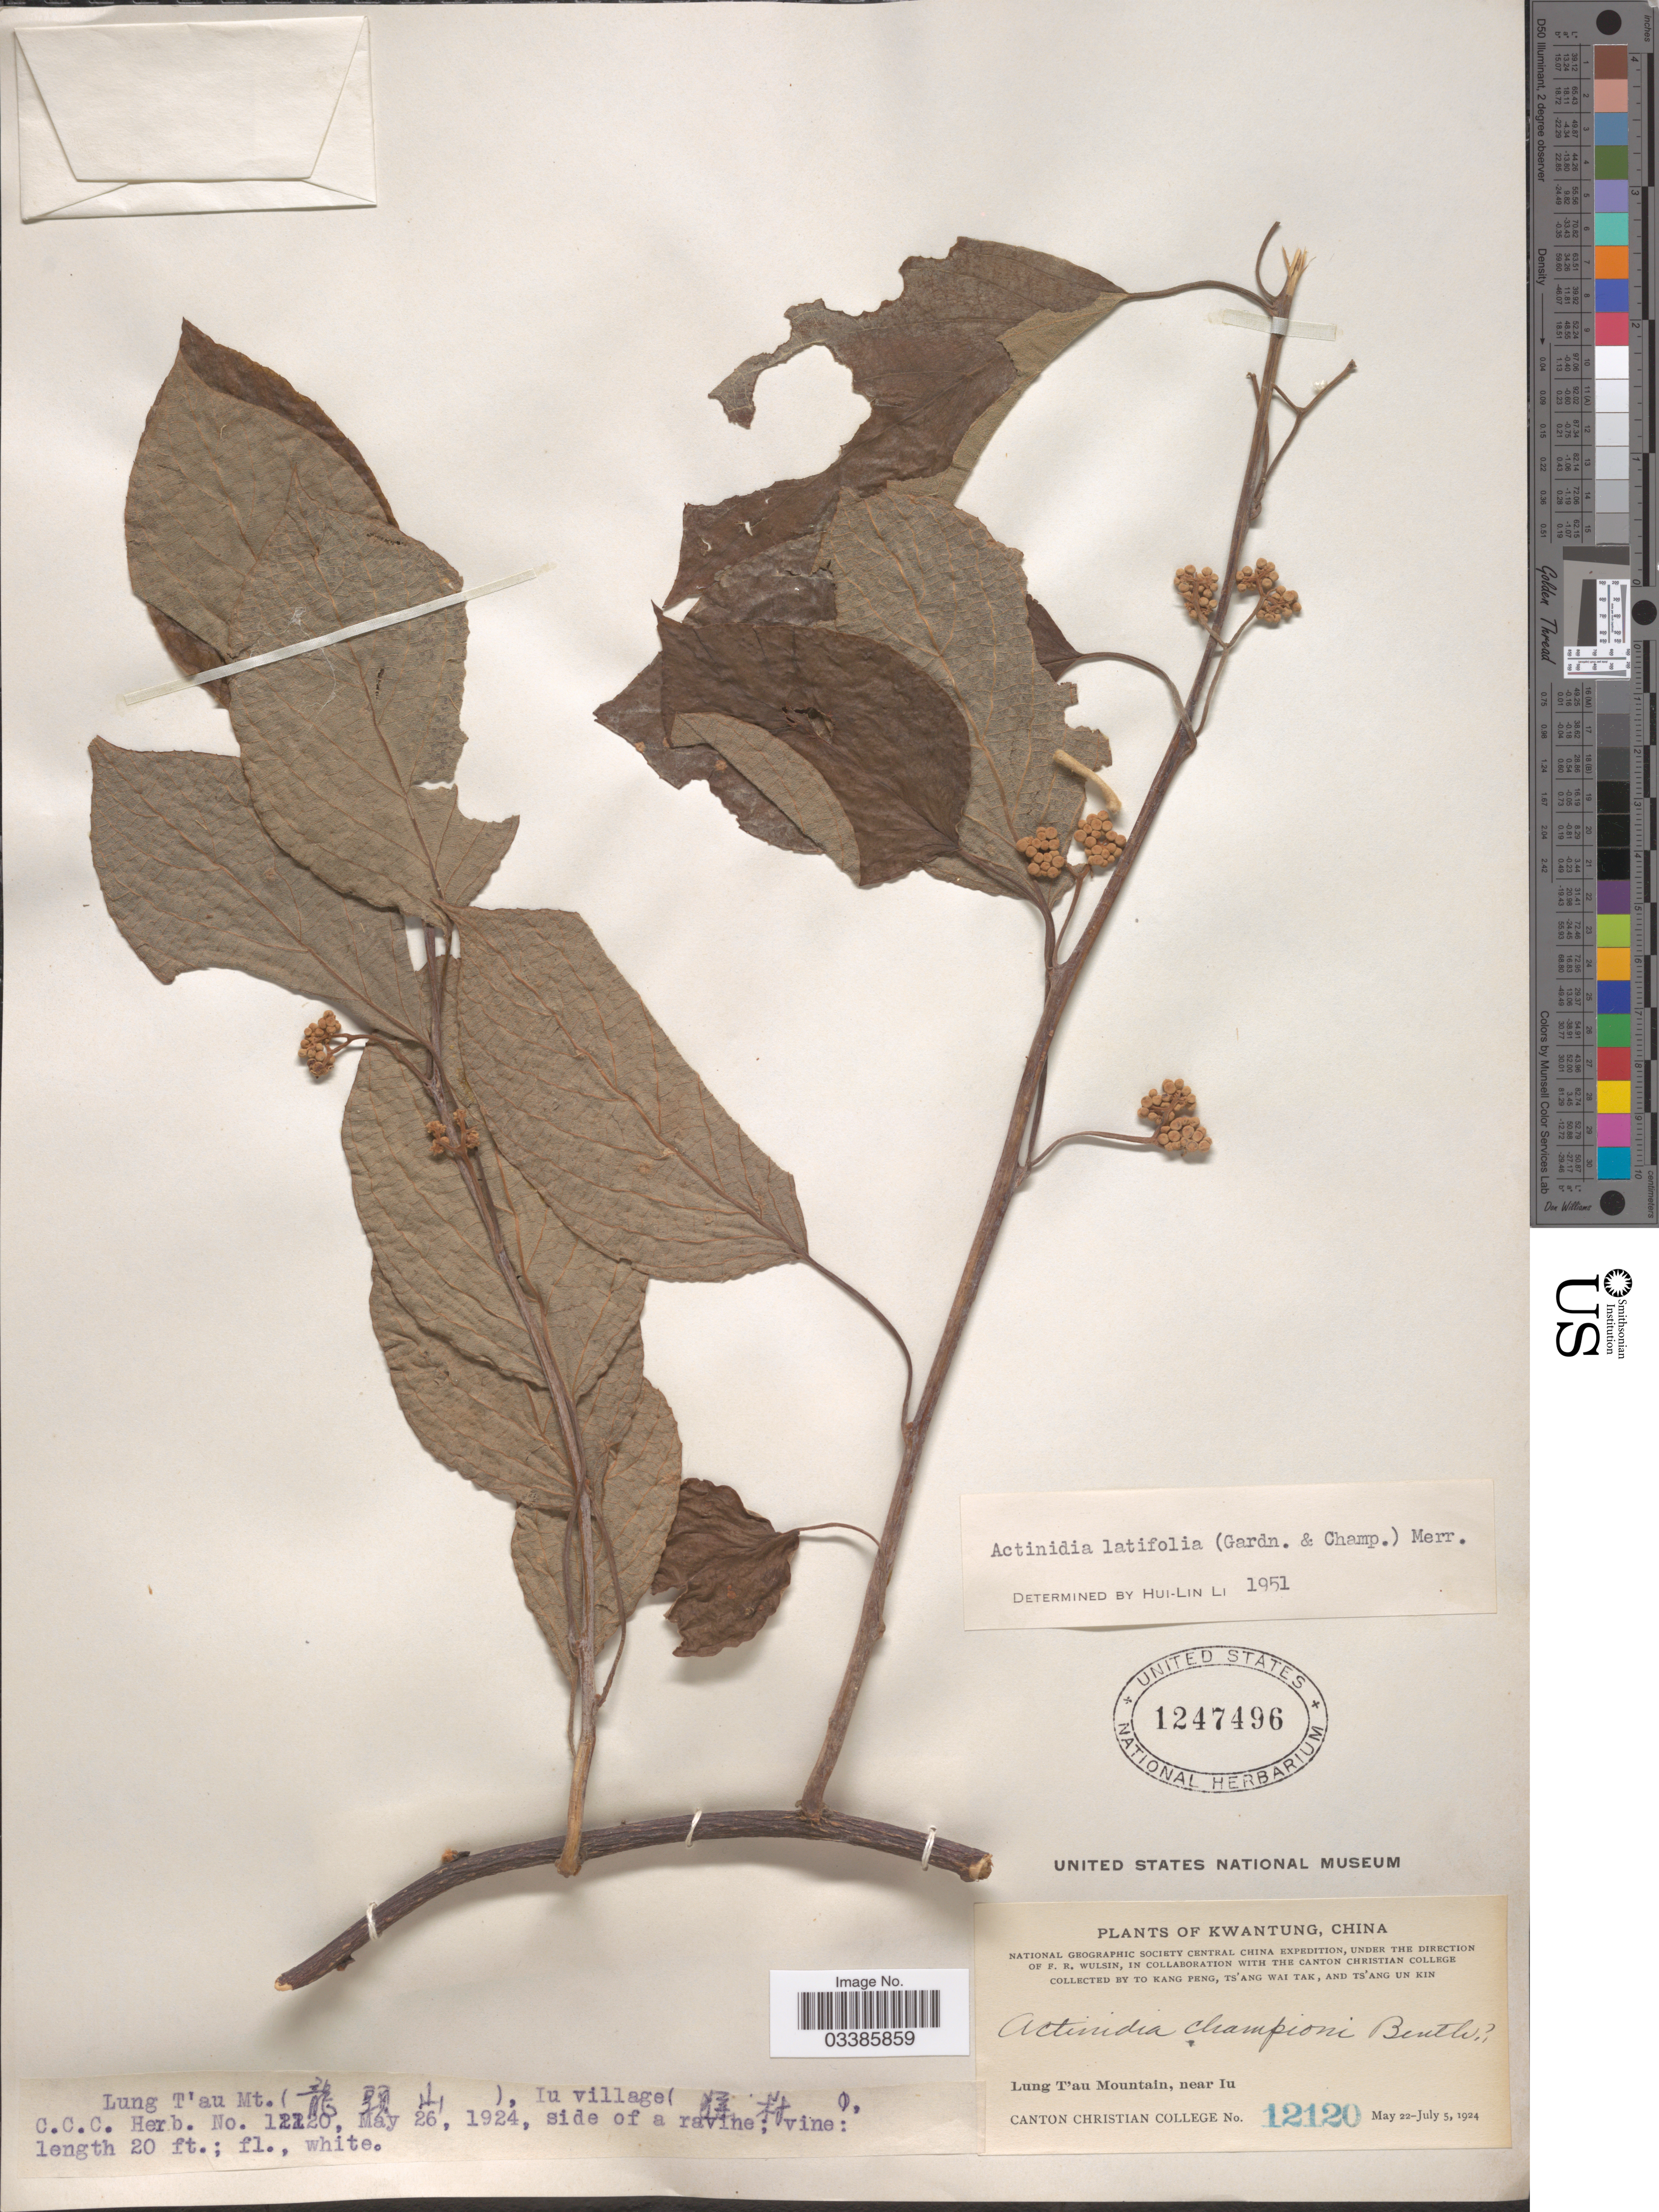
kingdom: Plantae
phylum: Tracheophyta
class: Magnoliopsida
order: Ericales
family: Actinidiaceae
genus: Actinidia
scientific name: Actinidia latifolia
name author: (Gardner & Champ.) Merr.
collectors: Kang Peng To, W. T. Tsang & Ts' Ang Un Kin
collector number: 12120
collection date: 1924-05-26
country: China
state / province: Guangdong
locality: Kwangtung. Lung T'au Mountain, near Iu. Iu village (X).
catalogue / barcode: US 1247496